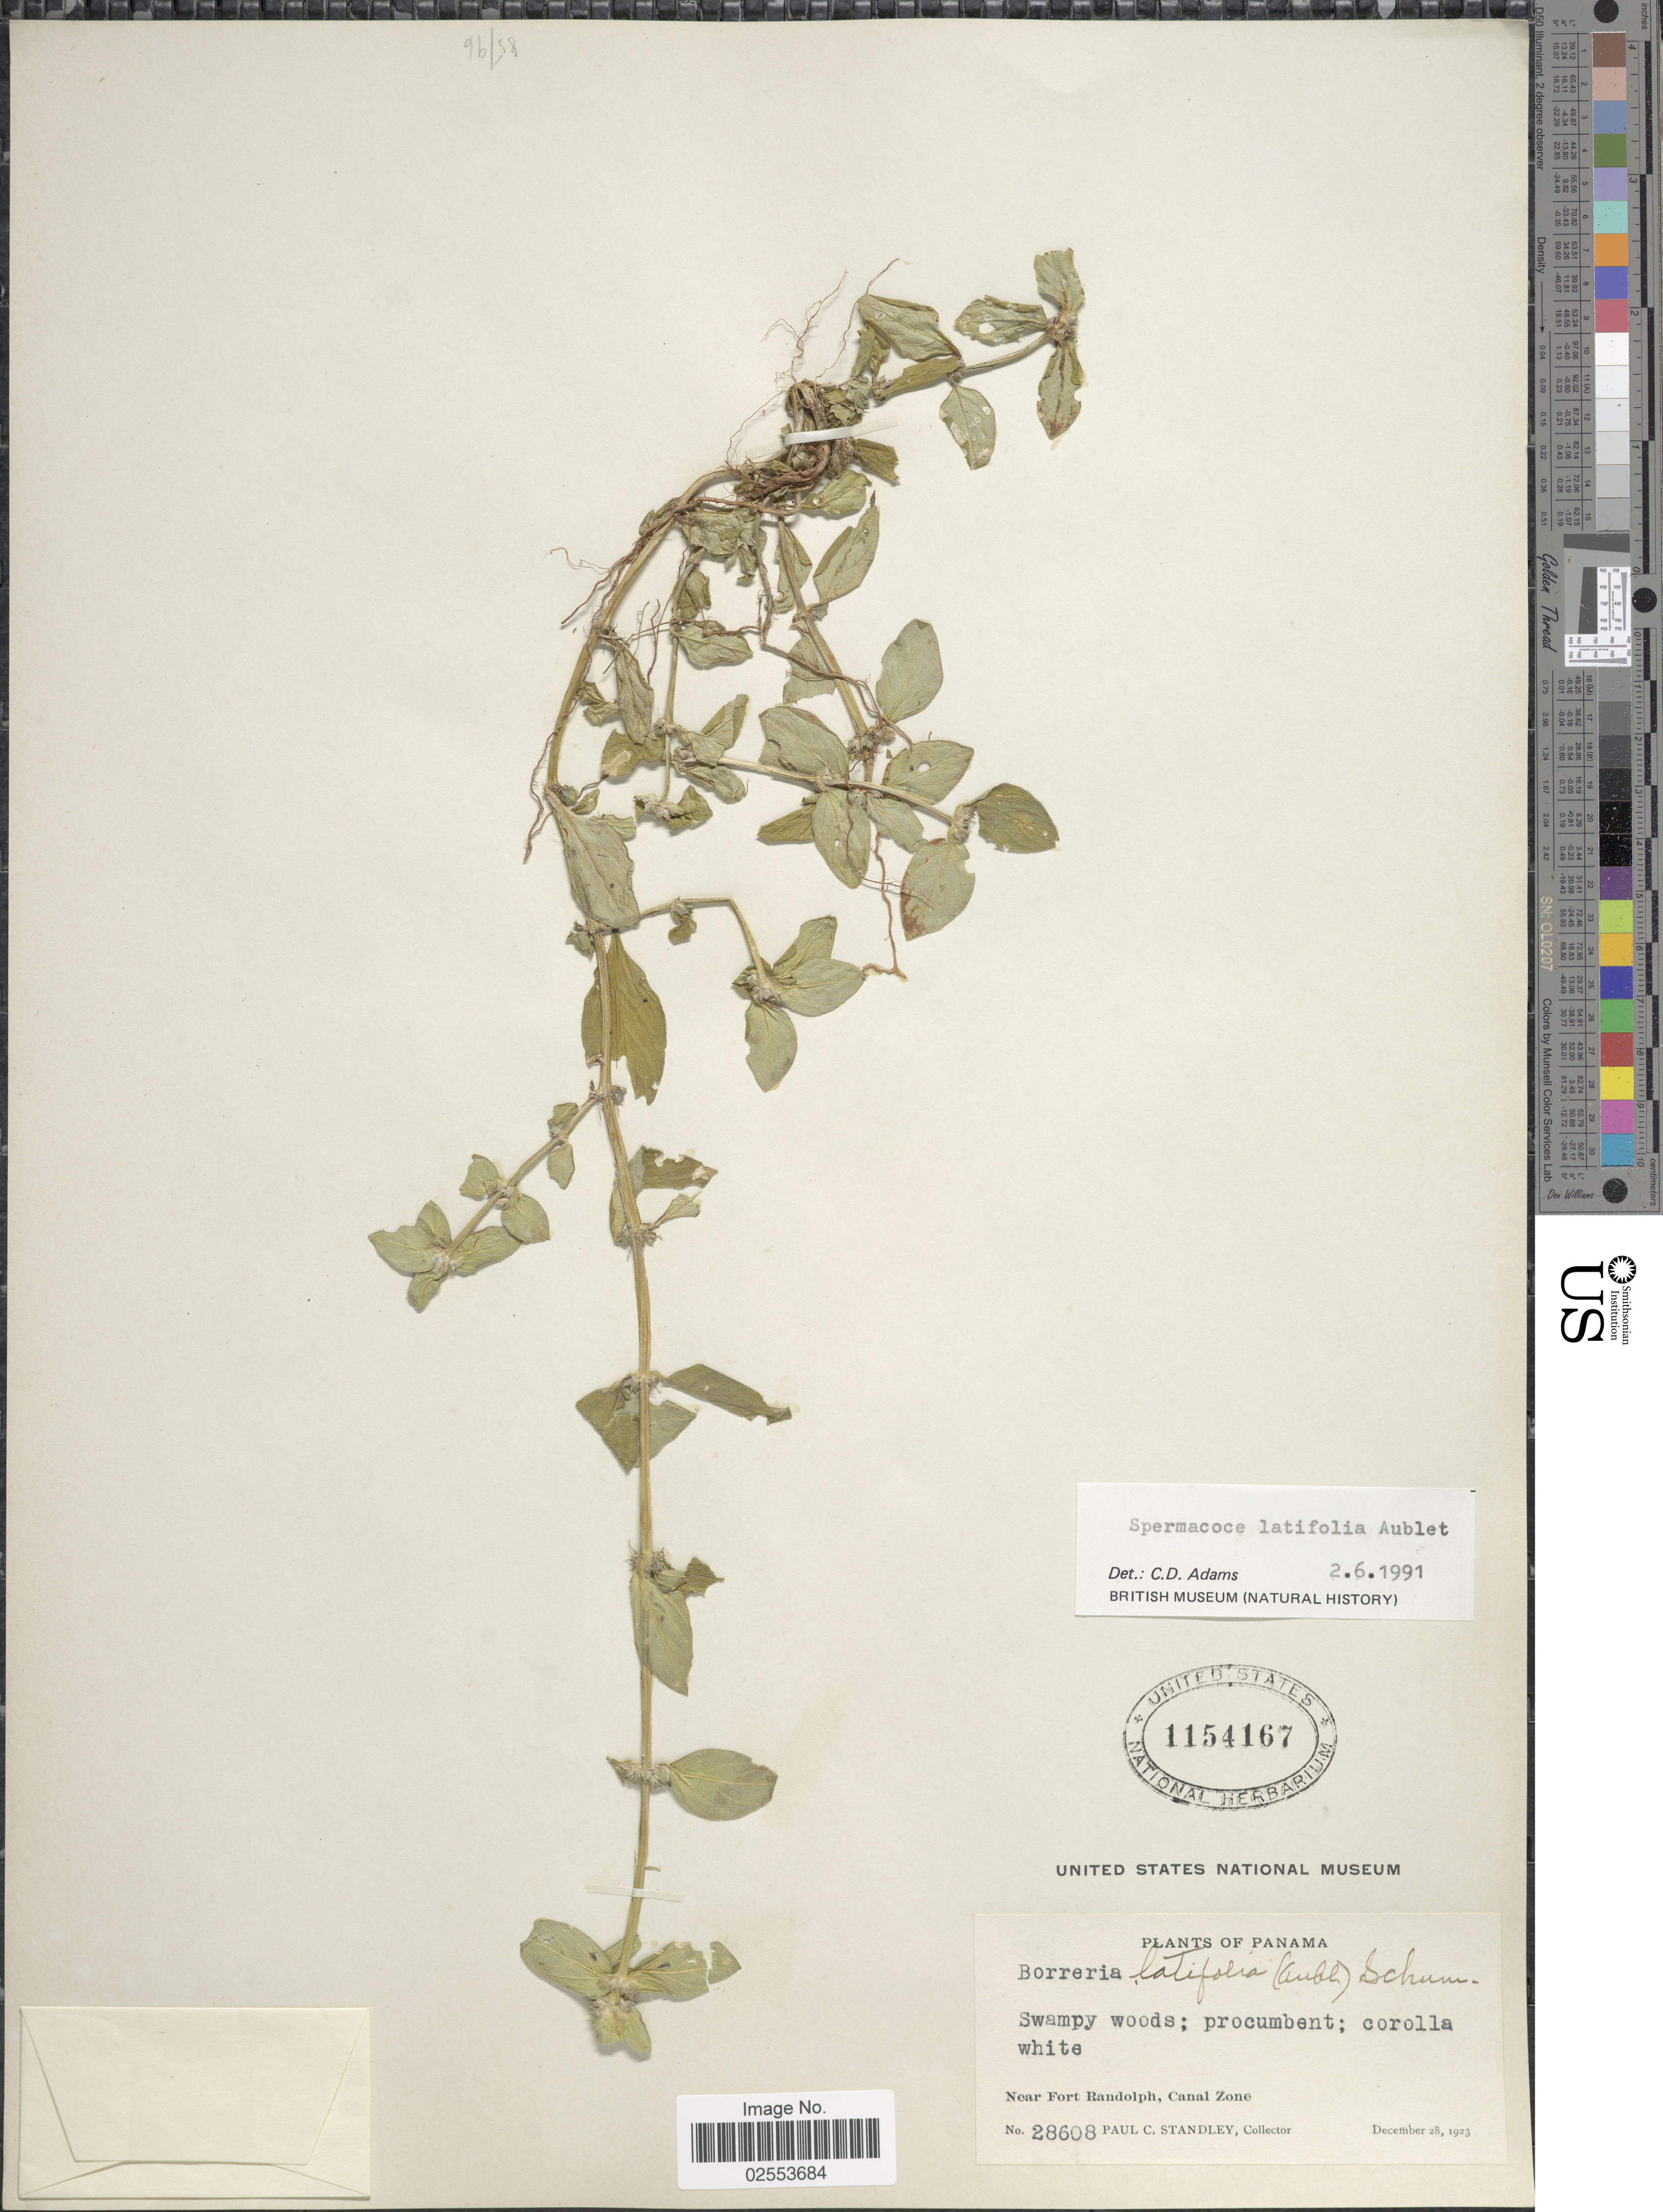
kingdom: Plantae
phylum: Tracheophyta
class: Magnoliopsida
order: Gentianales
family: Rubiaceae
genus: Spermacoce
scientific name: Spermacoce latifolia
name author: Aubl.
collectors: P. C. Standley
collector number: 28608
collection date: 1923-12-28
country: Panama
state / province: Colón / Panamá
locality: Swampy woods, near Fort Randolph, Canal Zone.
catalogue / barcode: US 1154167